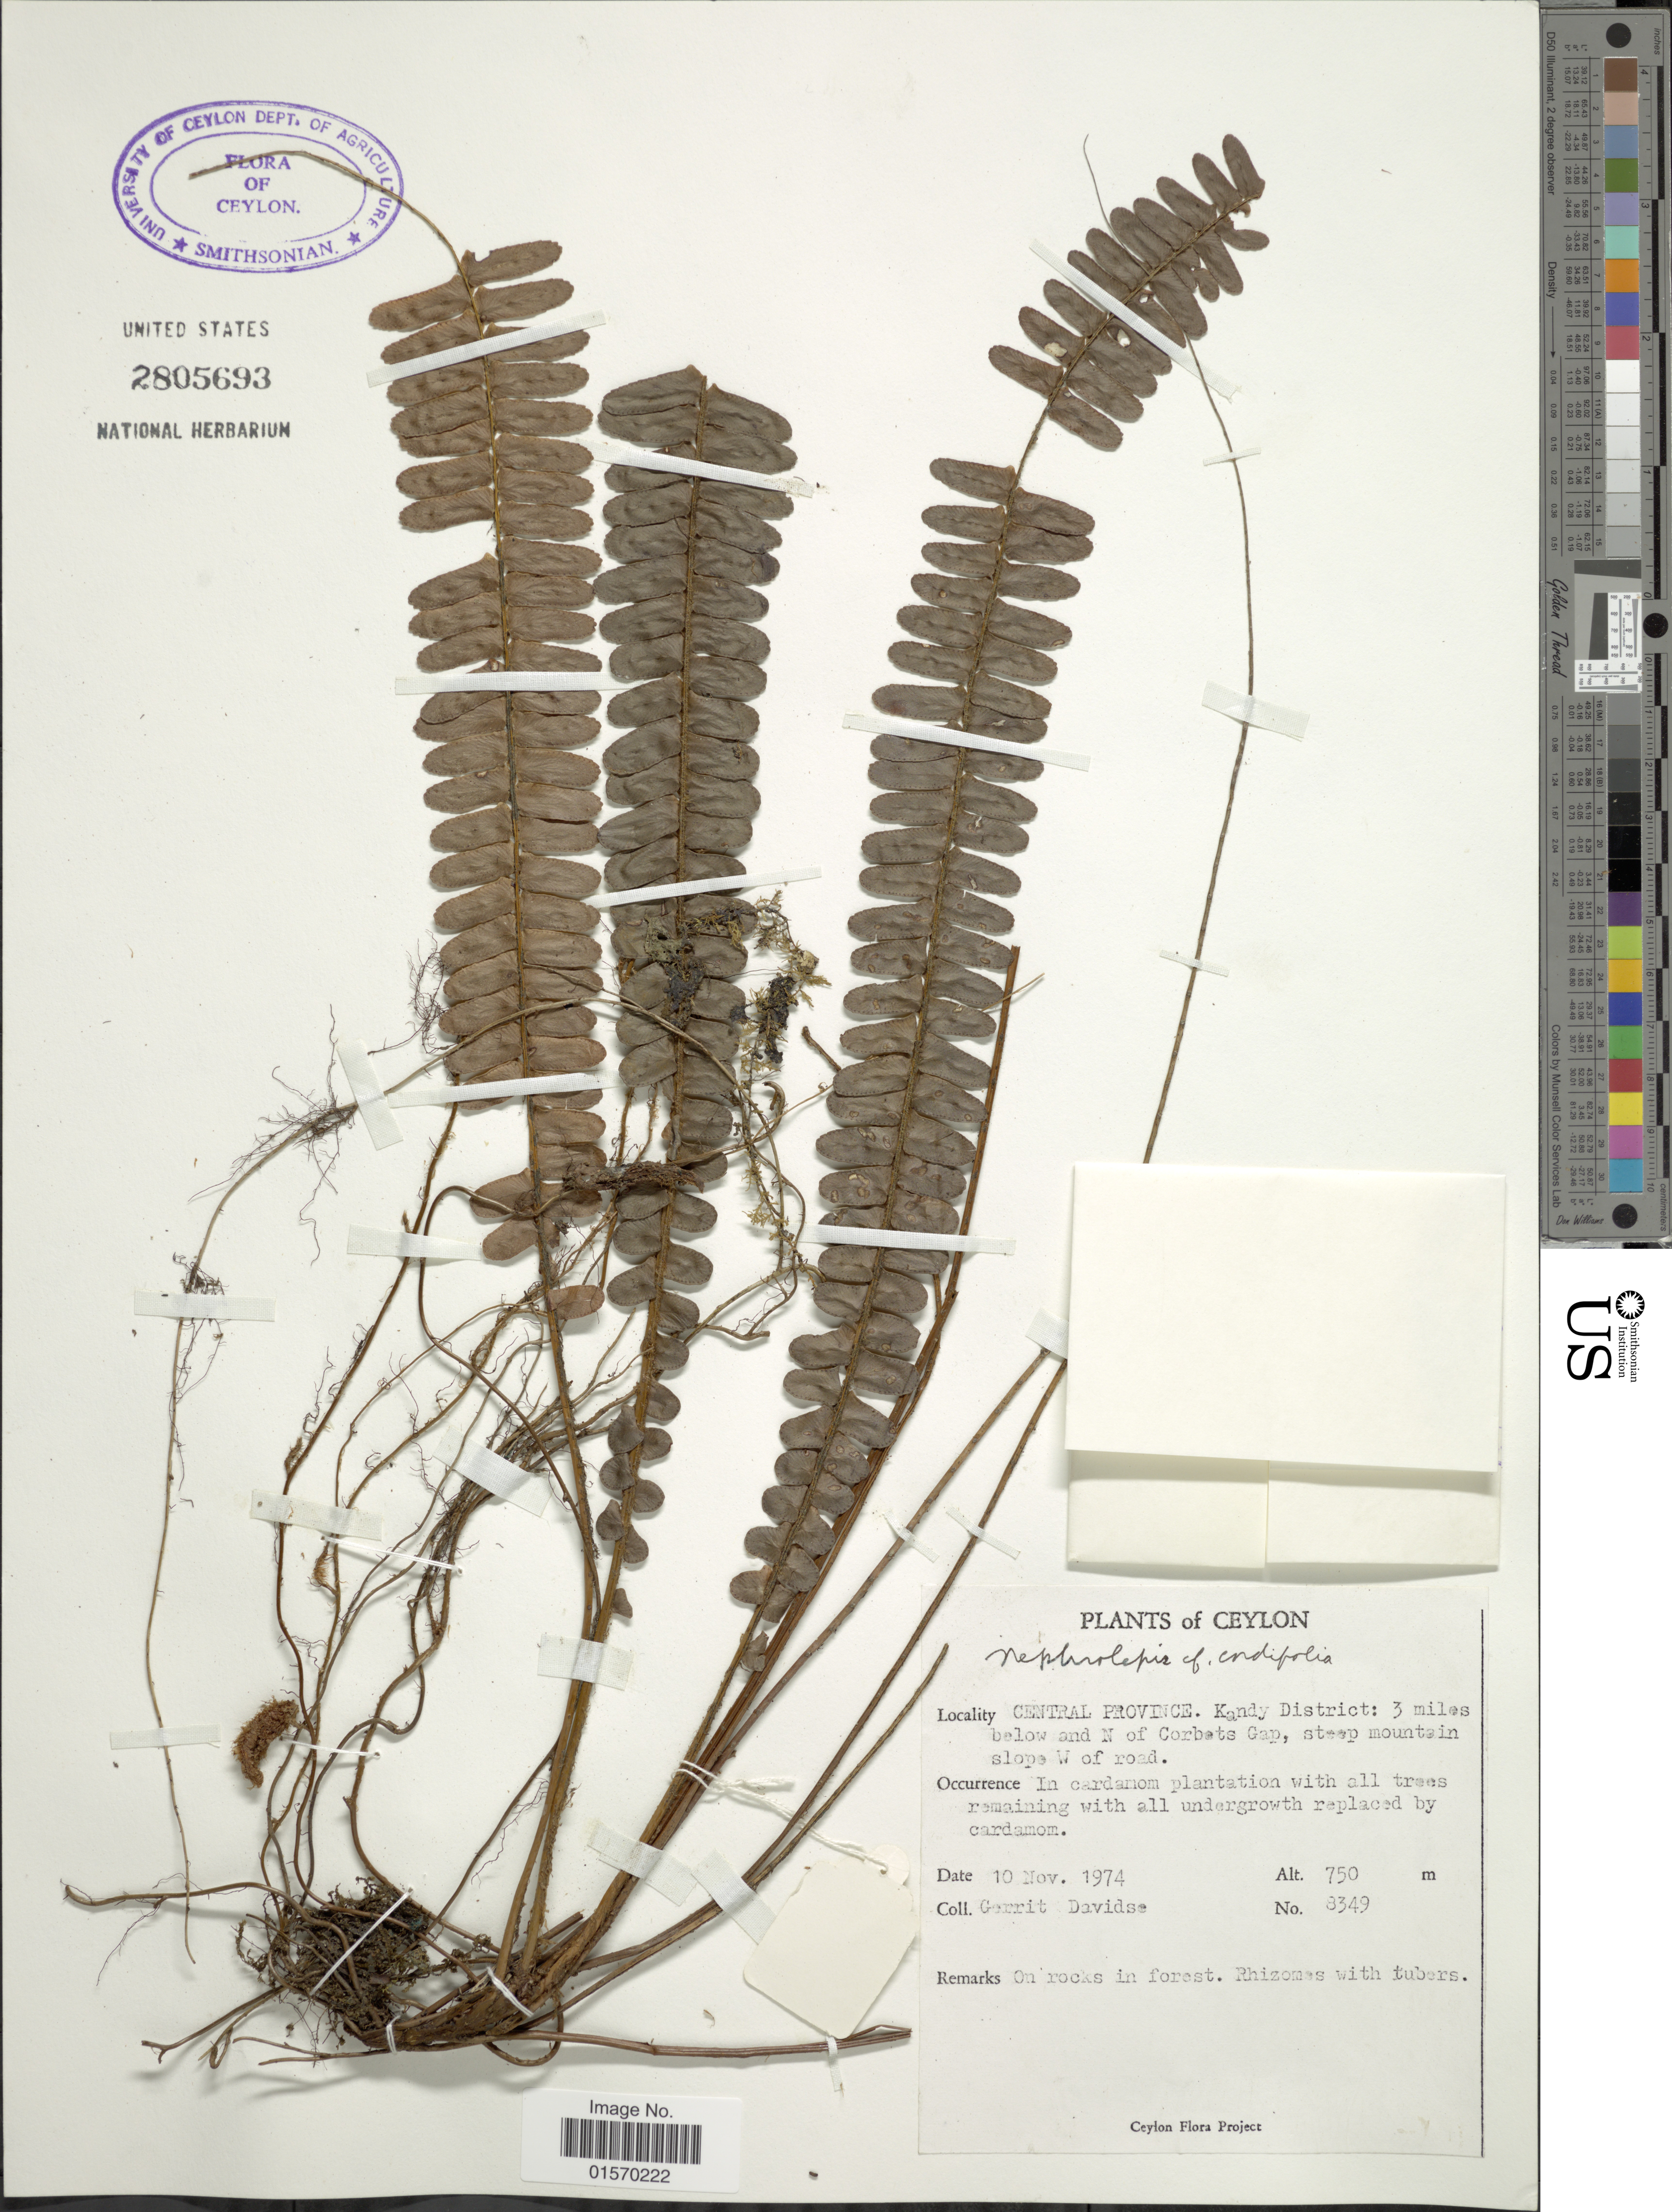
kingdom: Plantae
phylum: Tracheophyta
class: Polypodiopsida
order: Polypodiales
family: Nephrolepidaceae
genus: Nephrolepis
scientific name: Nephrolepis cordifolia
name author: (L.) C. Presl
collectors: G. Davidse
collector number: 8349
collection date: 1974-11-10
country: Sri Lanka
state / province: Central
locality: Ceylon. Central Province. Kandy District: 3 miles below and N of Corbets Gap, steep mountain slope W of road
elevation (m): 750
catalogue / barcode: US 2805693